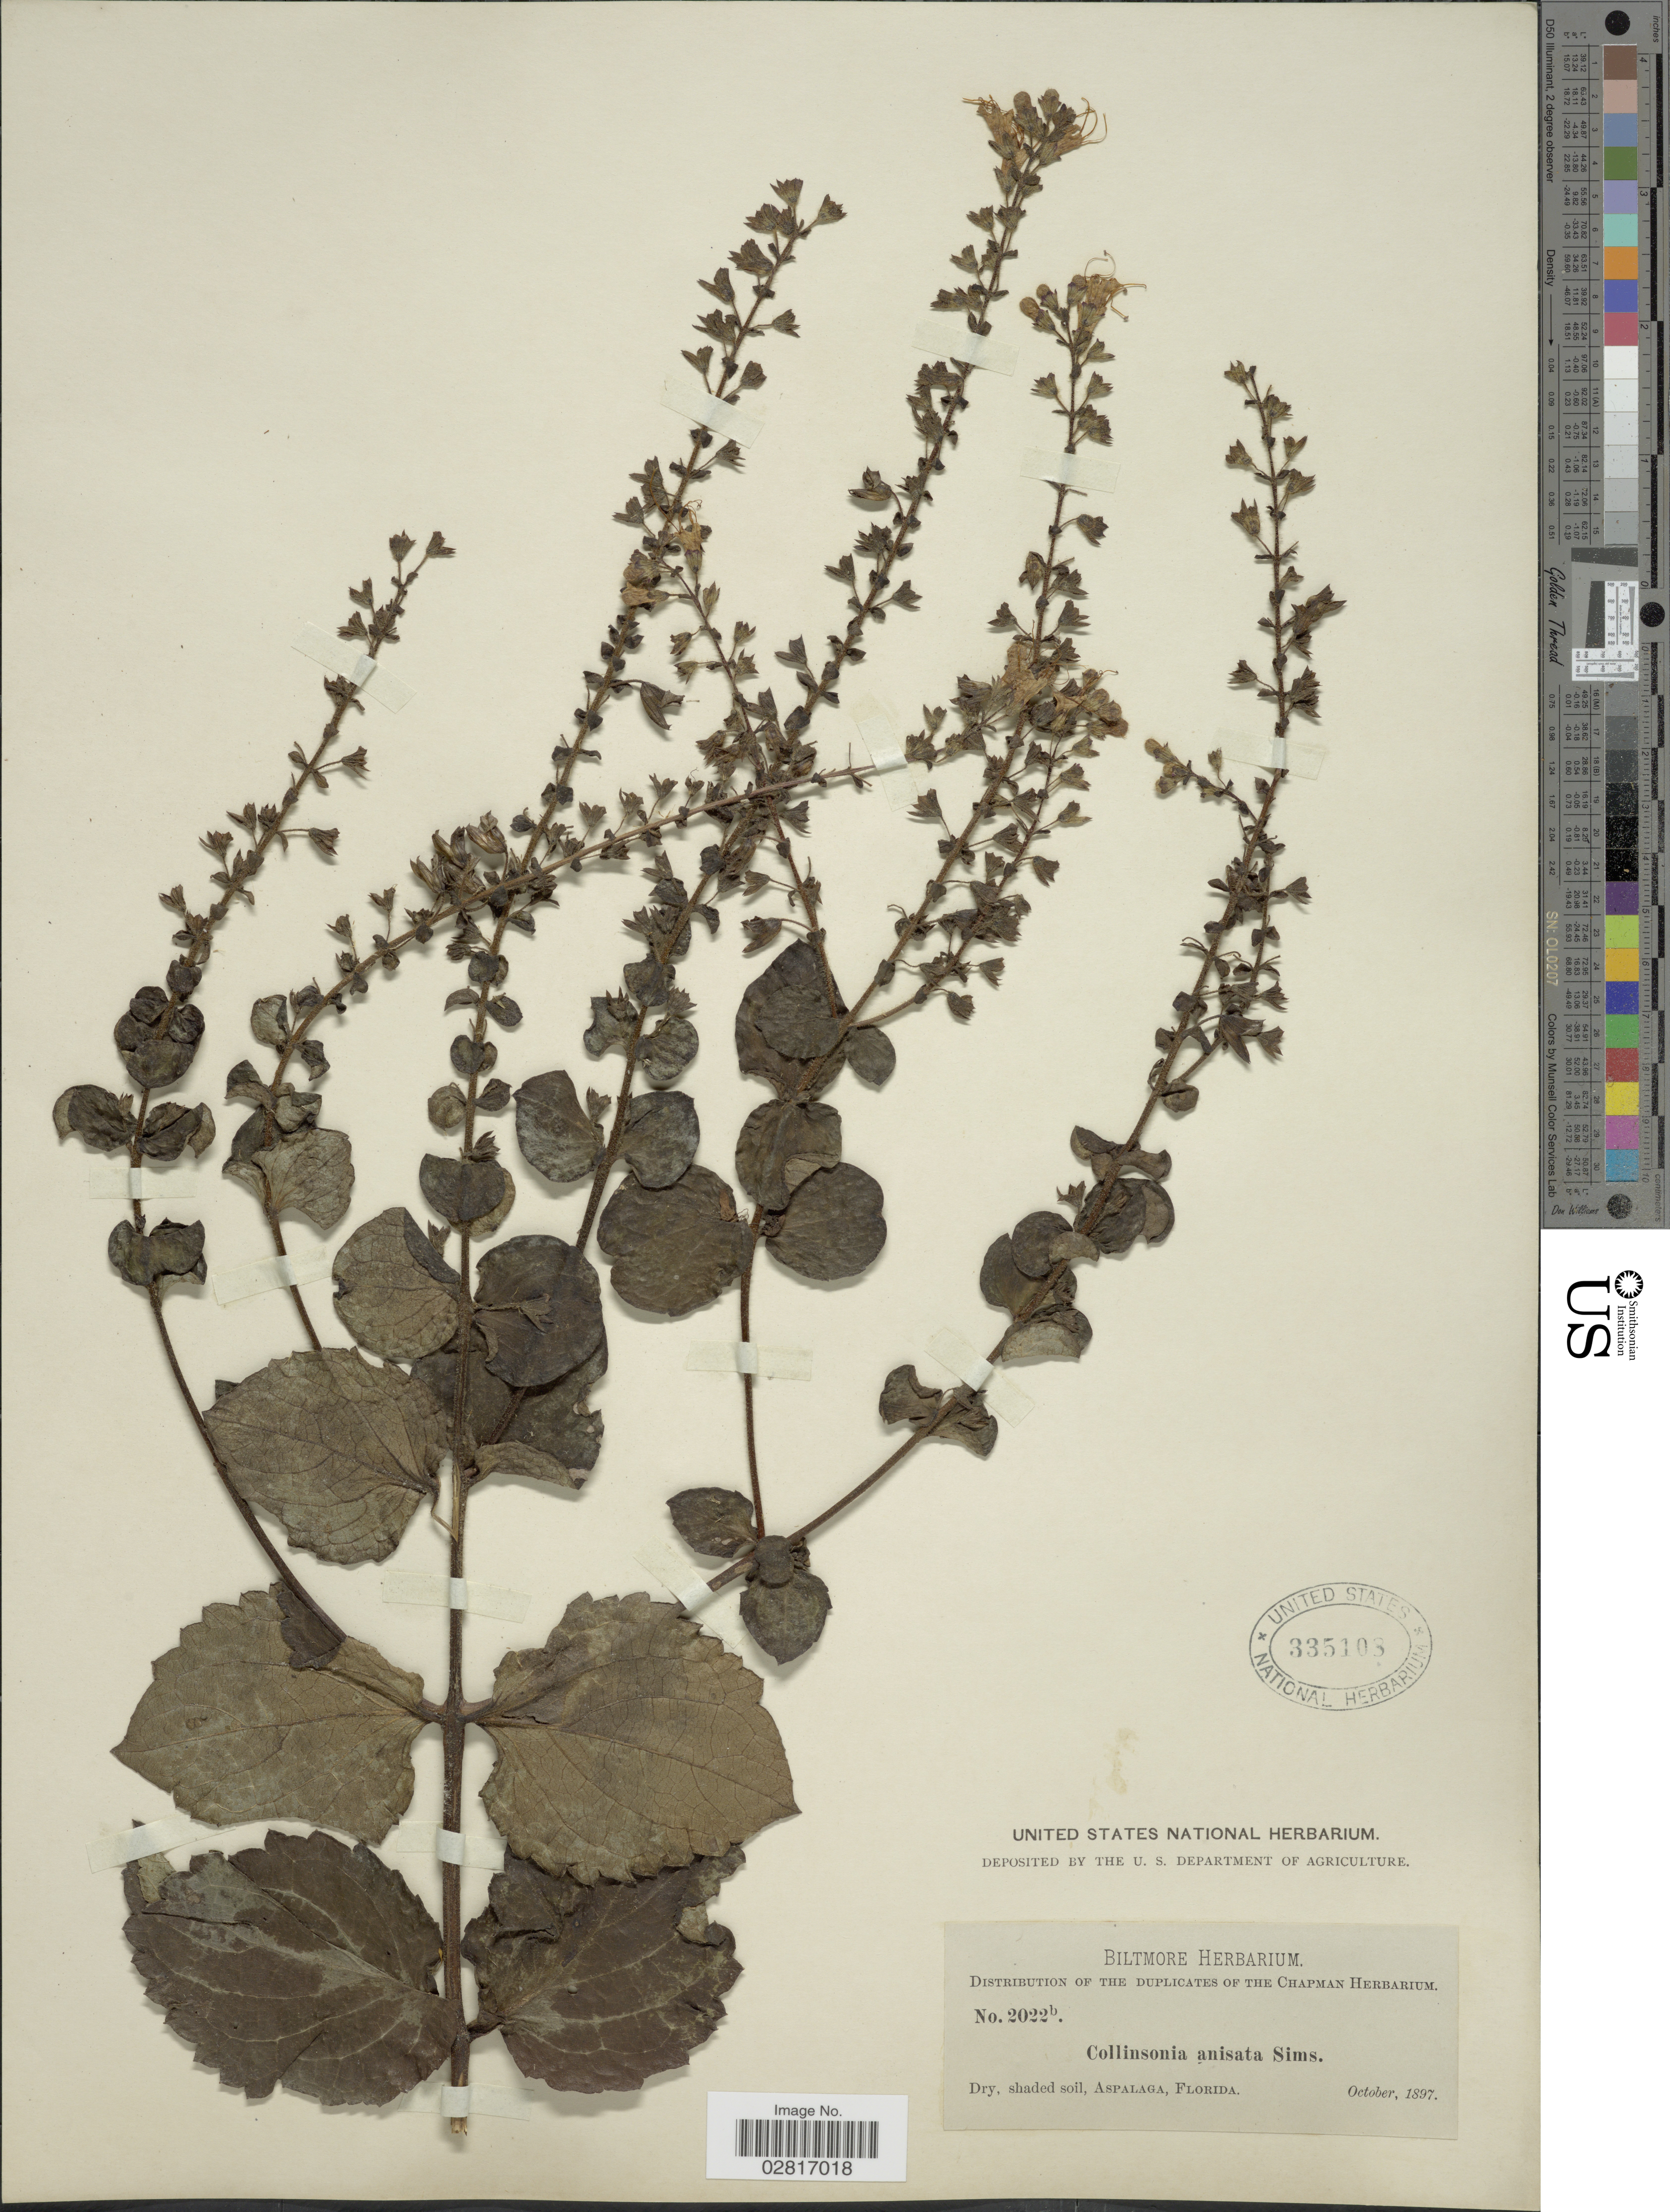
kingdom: Plantae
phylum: Tracheophyta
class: Magnoliopsida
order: Lamiales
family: Lamiaceae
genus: Collinsonia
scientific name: Collinsonia anisata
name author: Sims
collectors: ex herb. Biltmore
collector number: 2022b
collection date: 1897-10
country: United States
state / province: Florida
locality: Aspalaga.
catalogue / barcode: US 335108